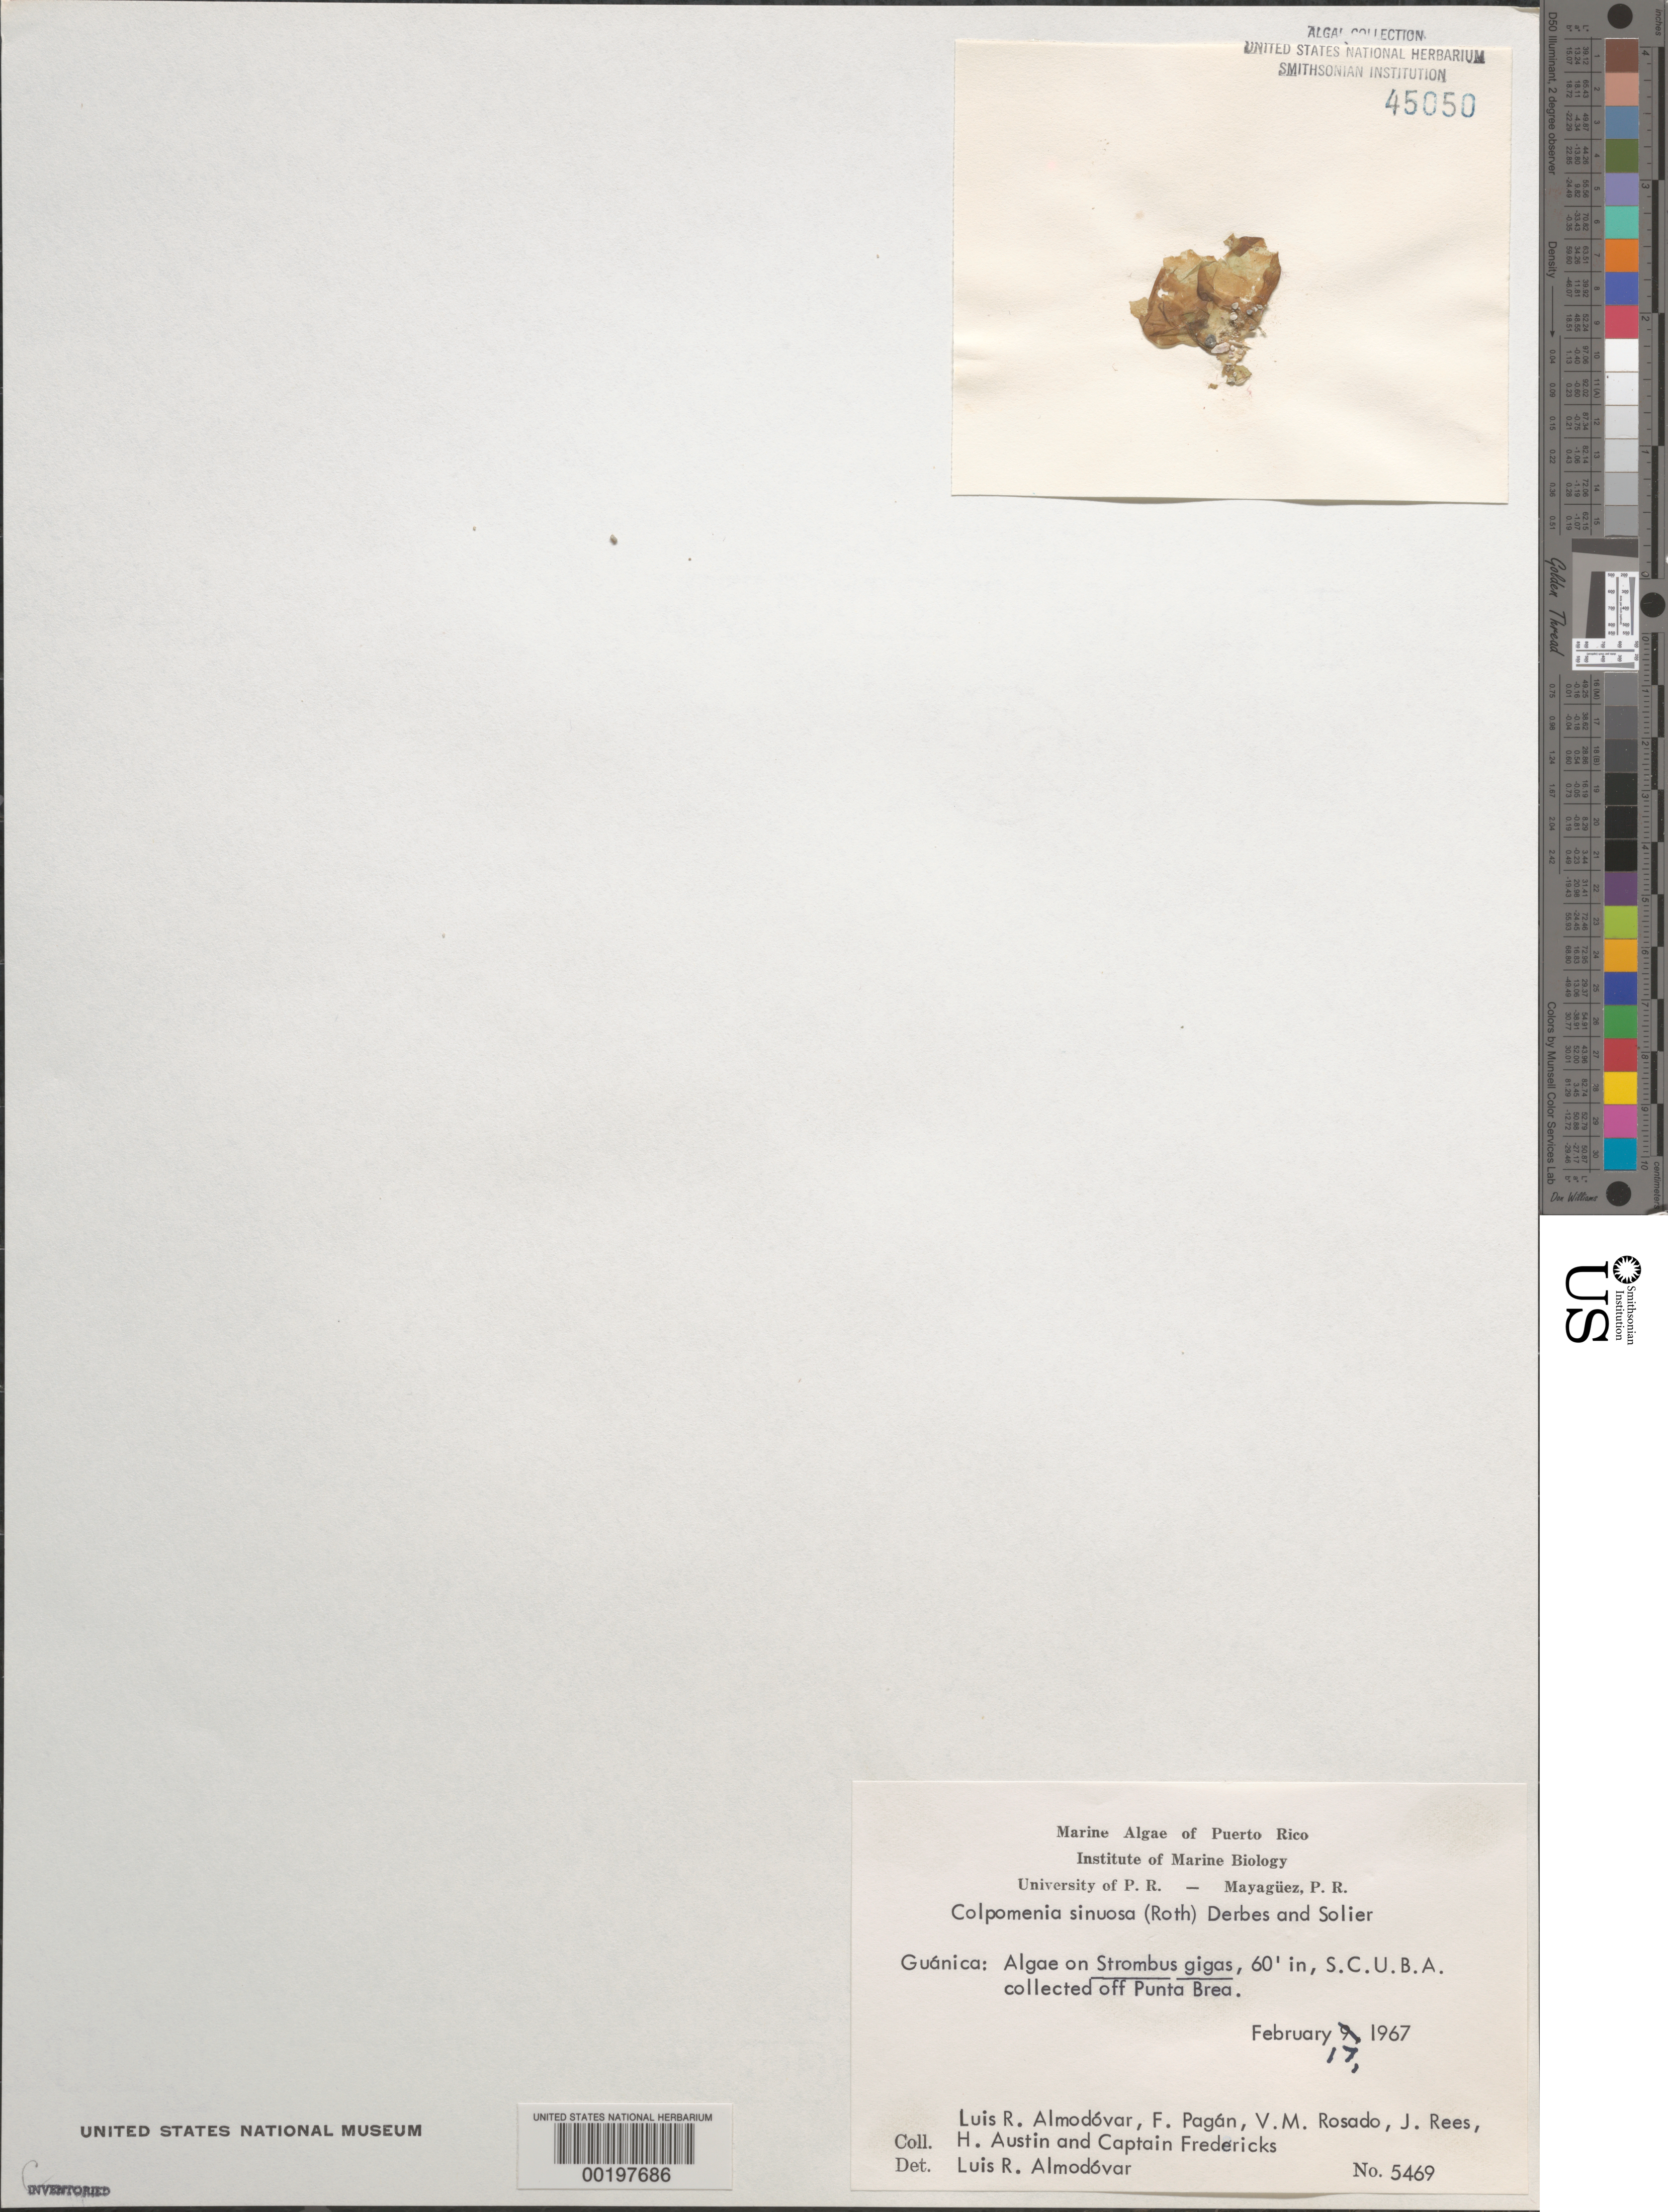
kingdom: Chromista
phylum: Ochrophyta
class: Phaeophyceae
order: Scytosiphonales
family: Scytosiphonaceae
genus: Colpomenia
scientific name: Colpomenia sinuosa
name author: (K. Mert. ex Roth) Derbes & Solier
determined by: Almodovar, L. R.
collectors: L. Almodovar, F. Pagan, V. Rosado, J. Rees, H. Austin & C. Fredericks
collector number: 5469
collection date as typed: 17 Feb 1967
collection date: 1967-02-17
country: Puerto Rico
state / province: Guanica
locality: Off Punta Brea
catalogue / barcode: US 45050